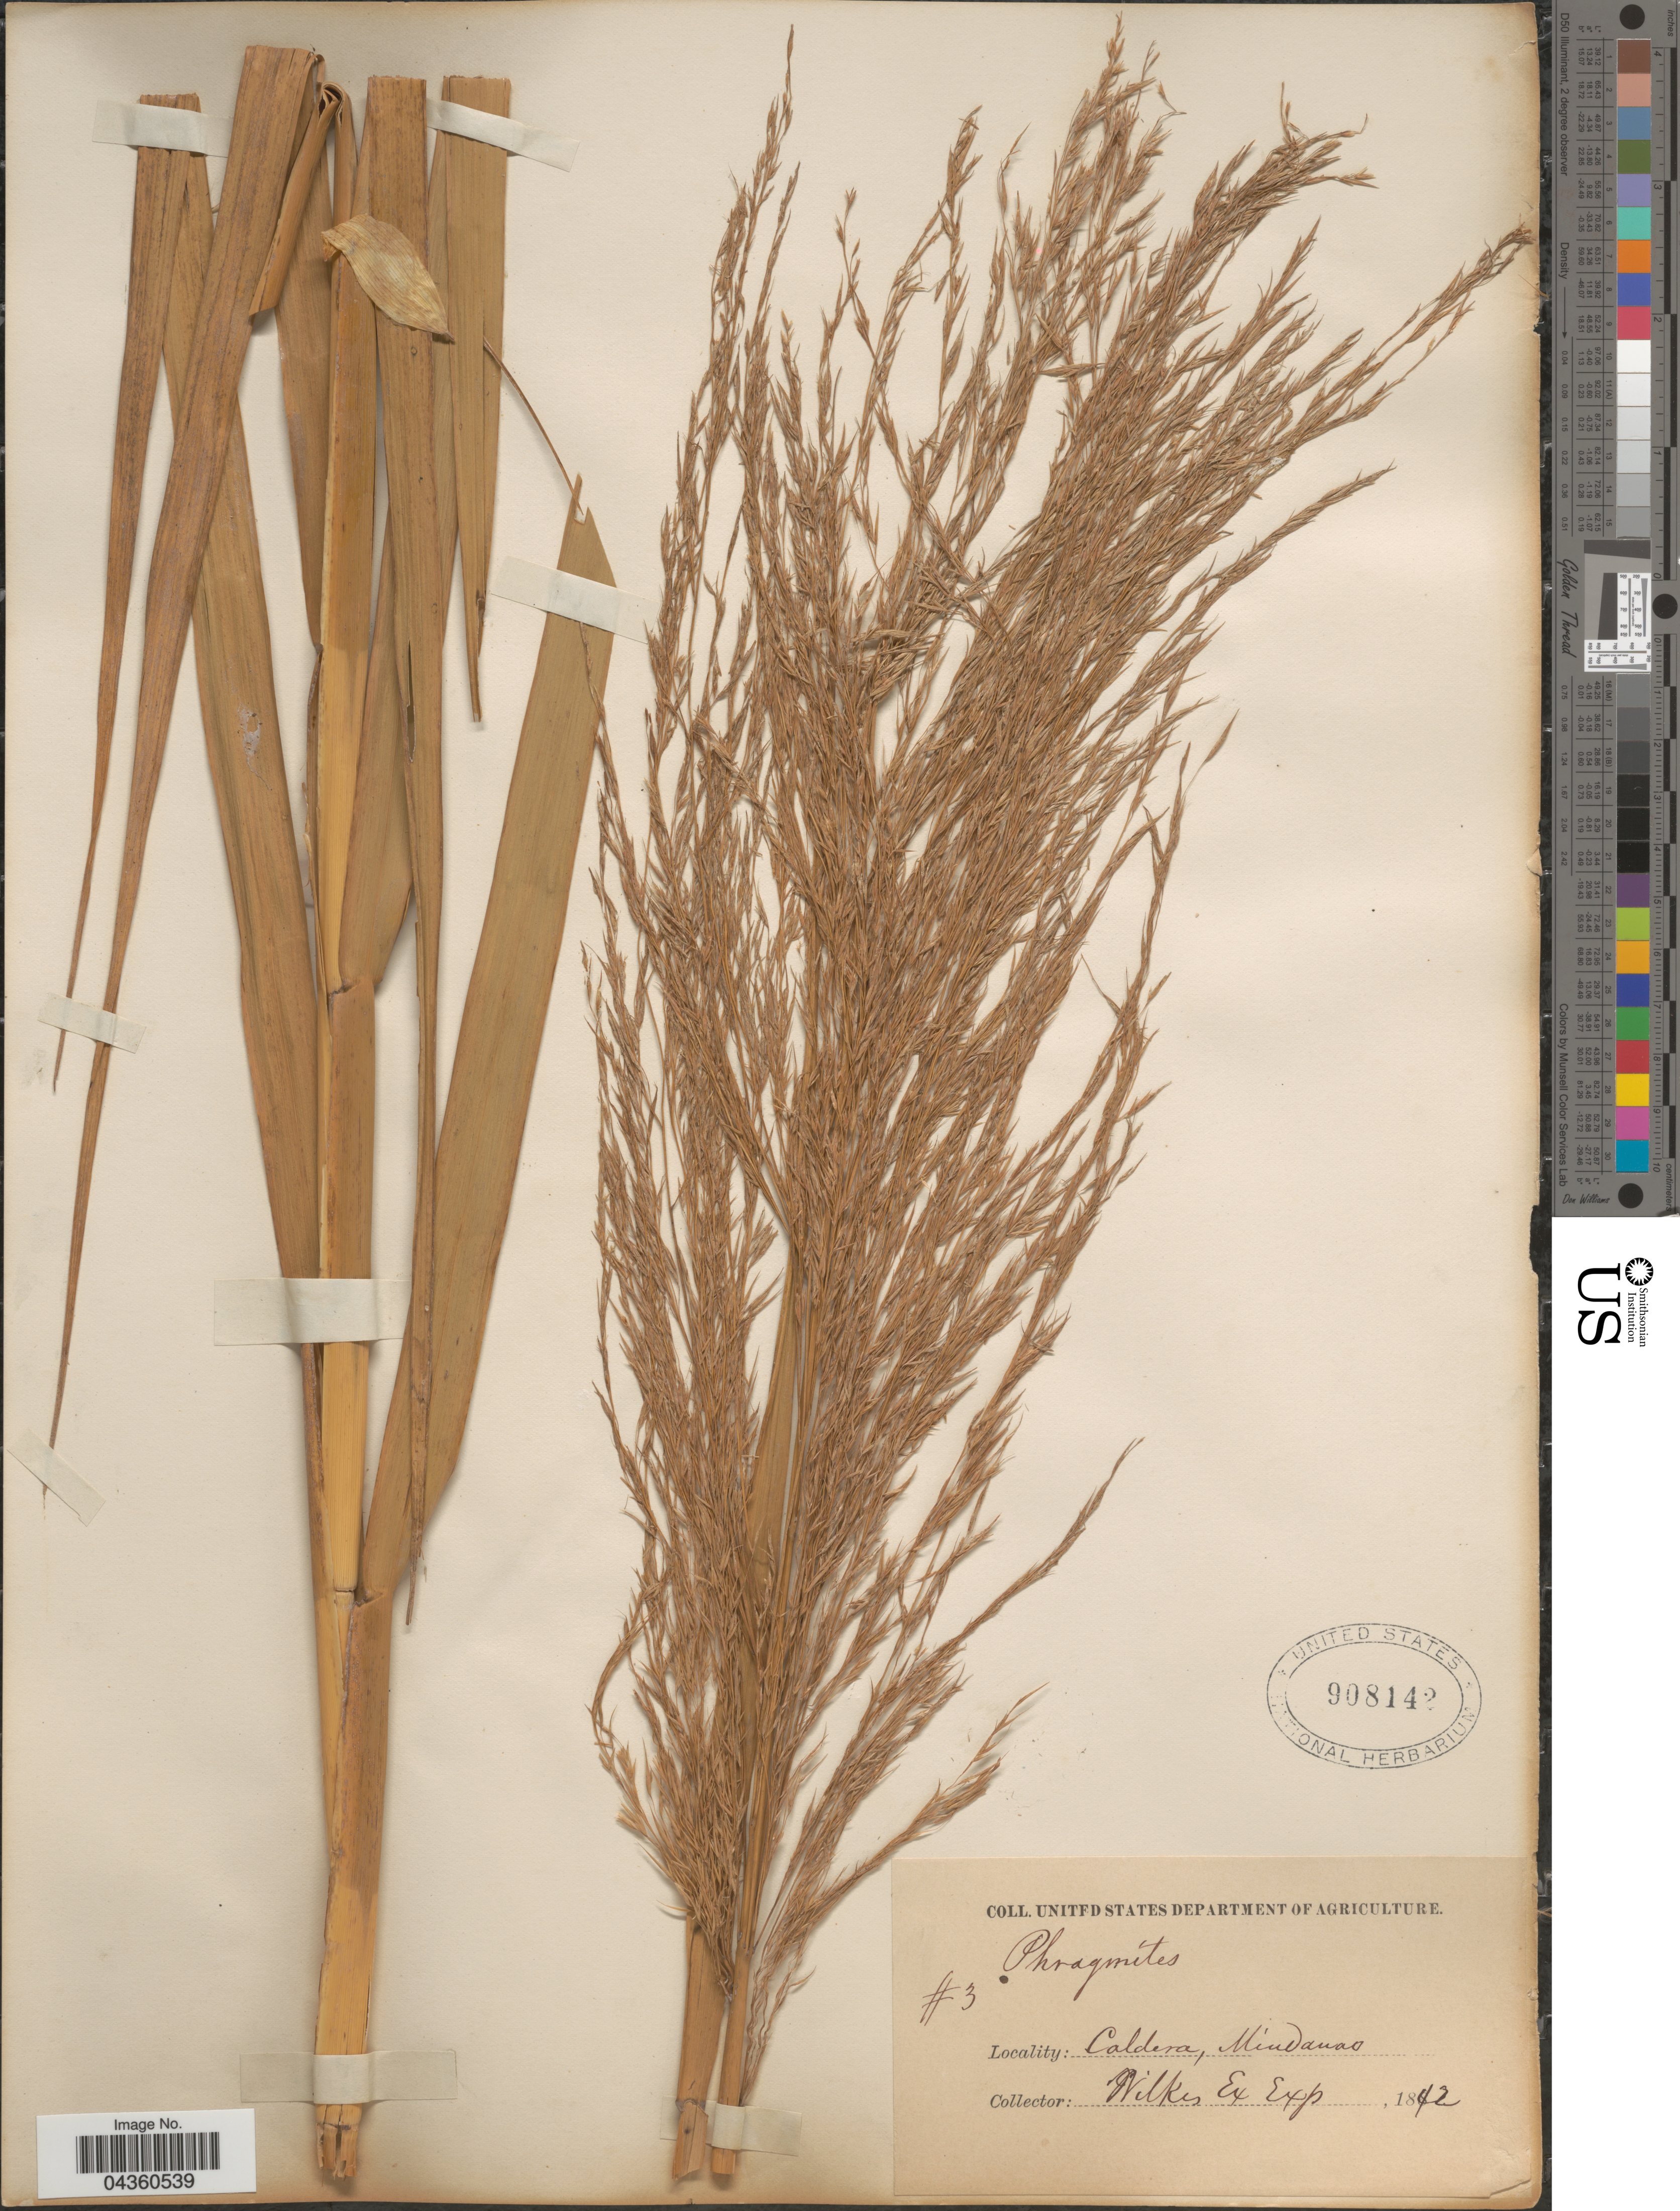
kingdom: Plantae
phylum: Tracheophyta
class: Liliopsida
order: Poales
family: Poaceae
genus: Phragmites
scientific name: Phragmites karka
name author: (Retz.) Trin. ex Steud.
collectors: Wilkes Explor. Exped.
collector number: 3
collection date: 1842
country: Philippines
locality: Caldera, Mindanao.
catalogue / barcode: US 908142